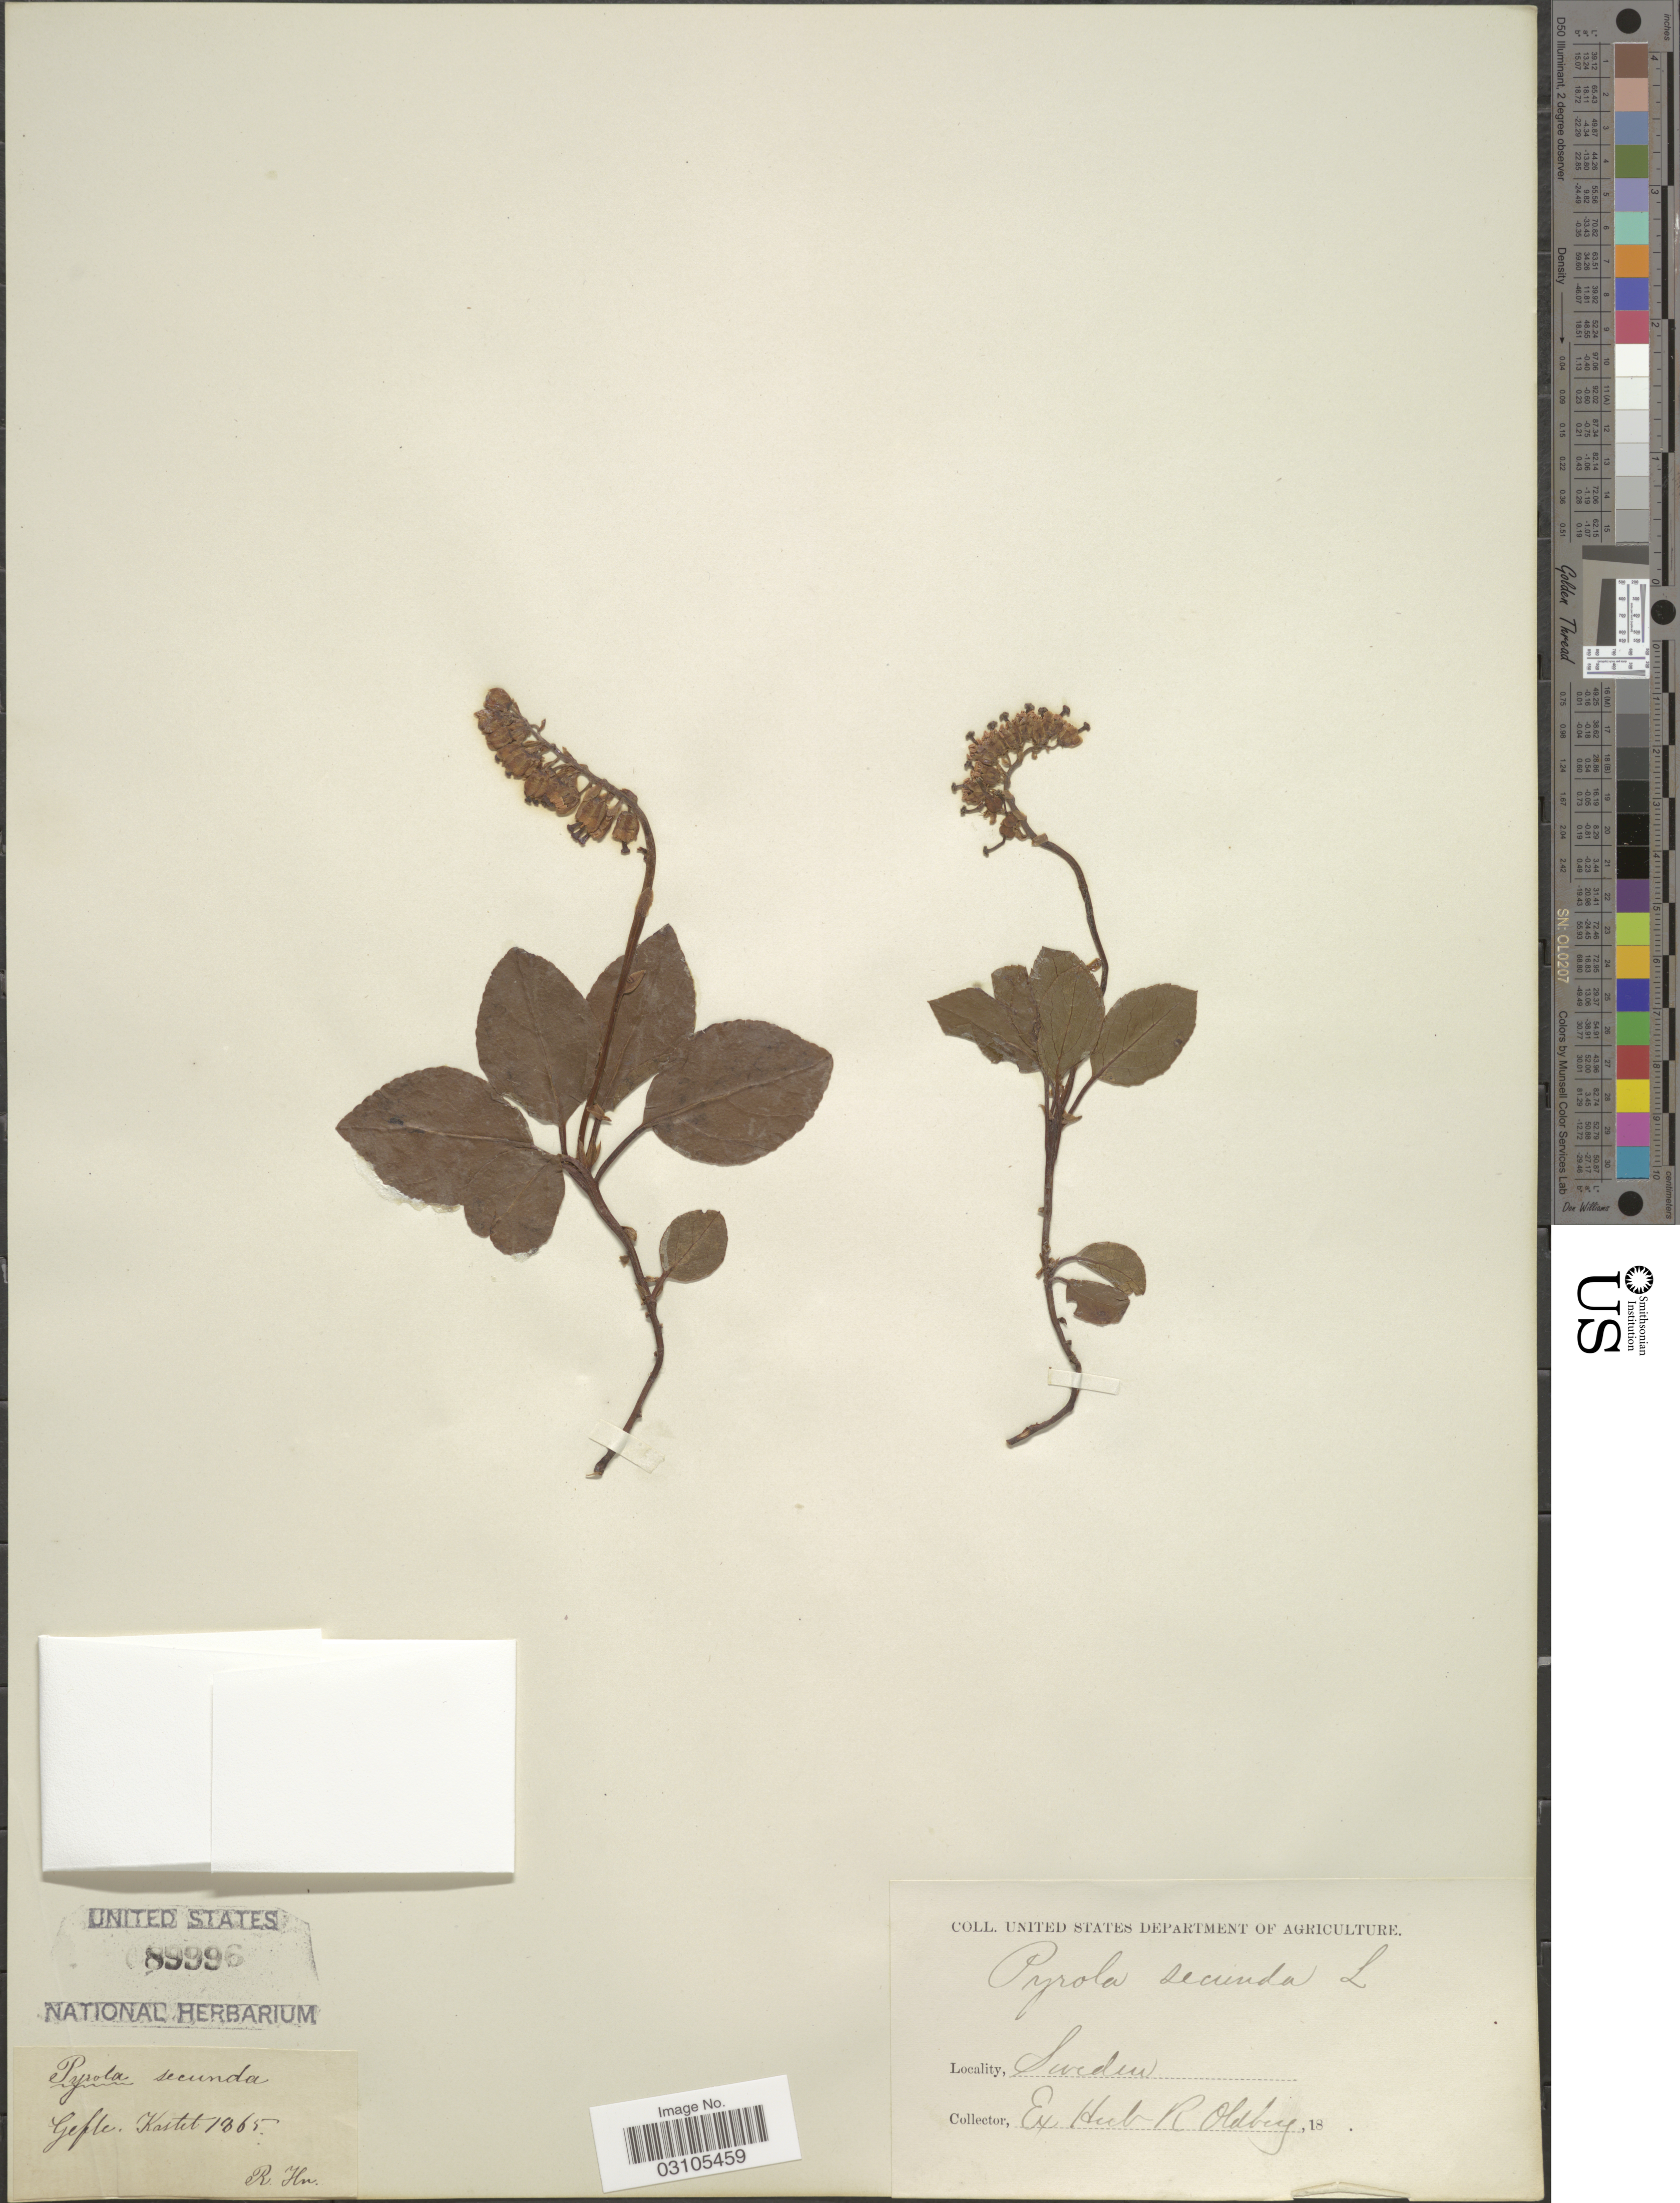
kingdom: Plantae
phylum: Tracheophyta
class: Magnoliopsida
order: Ericales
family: Ericaceae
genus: Orthilia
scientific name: Orthilia secunda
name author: (L.) House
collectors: ex herb. R. Oldberg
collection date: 1865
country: Sweden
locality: Gefle. Kastet.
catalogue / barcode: US 89996